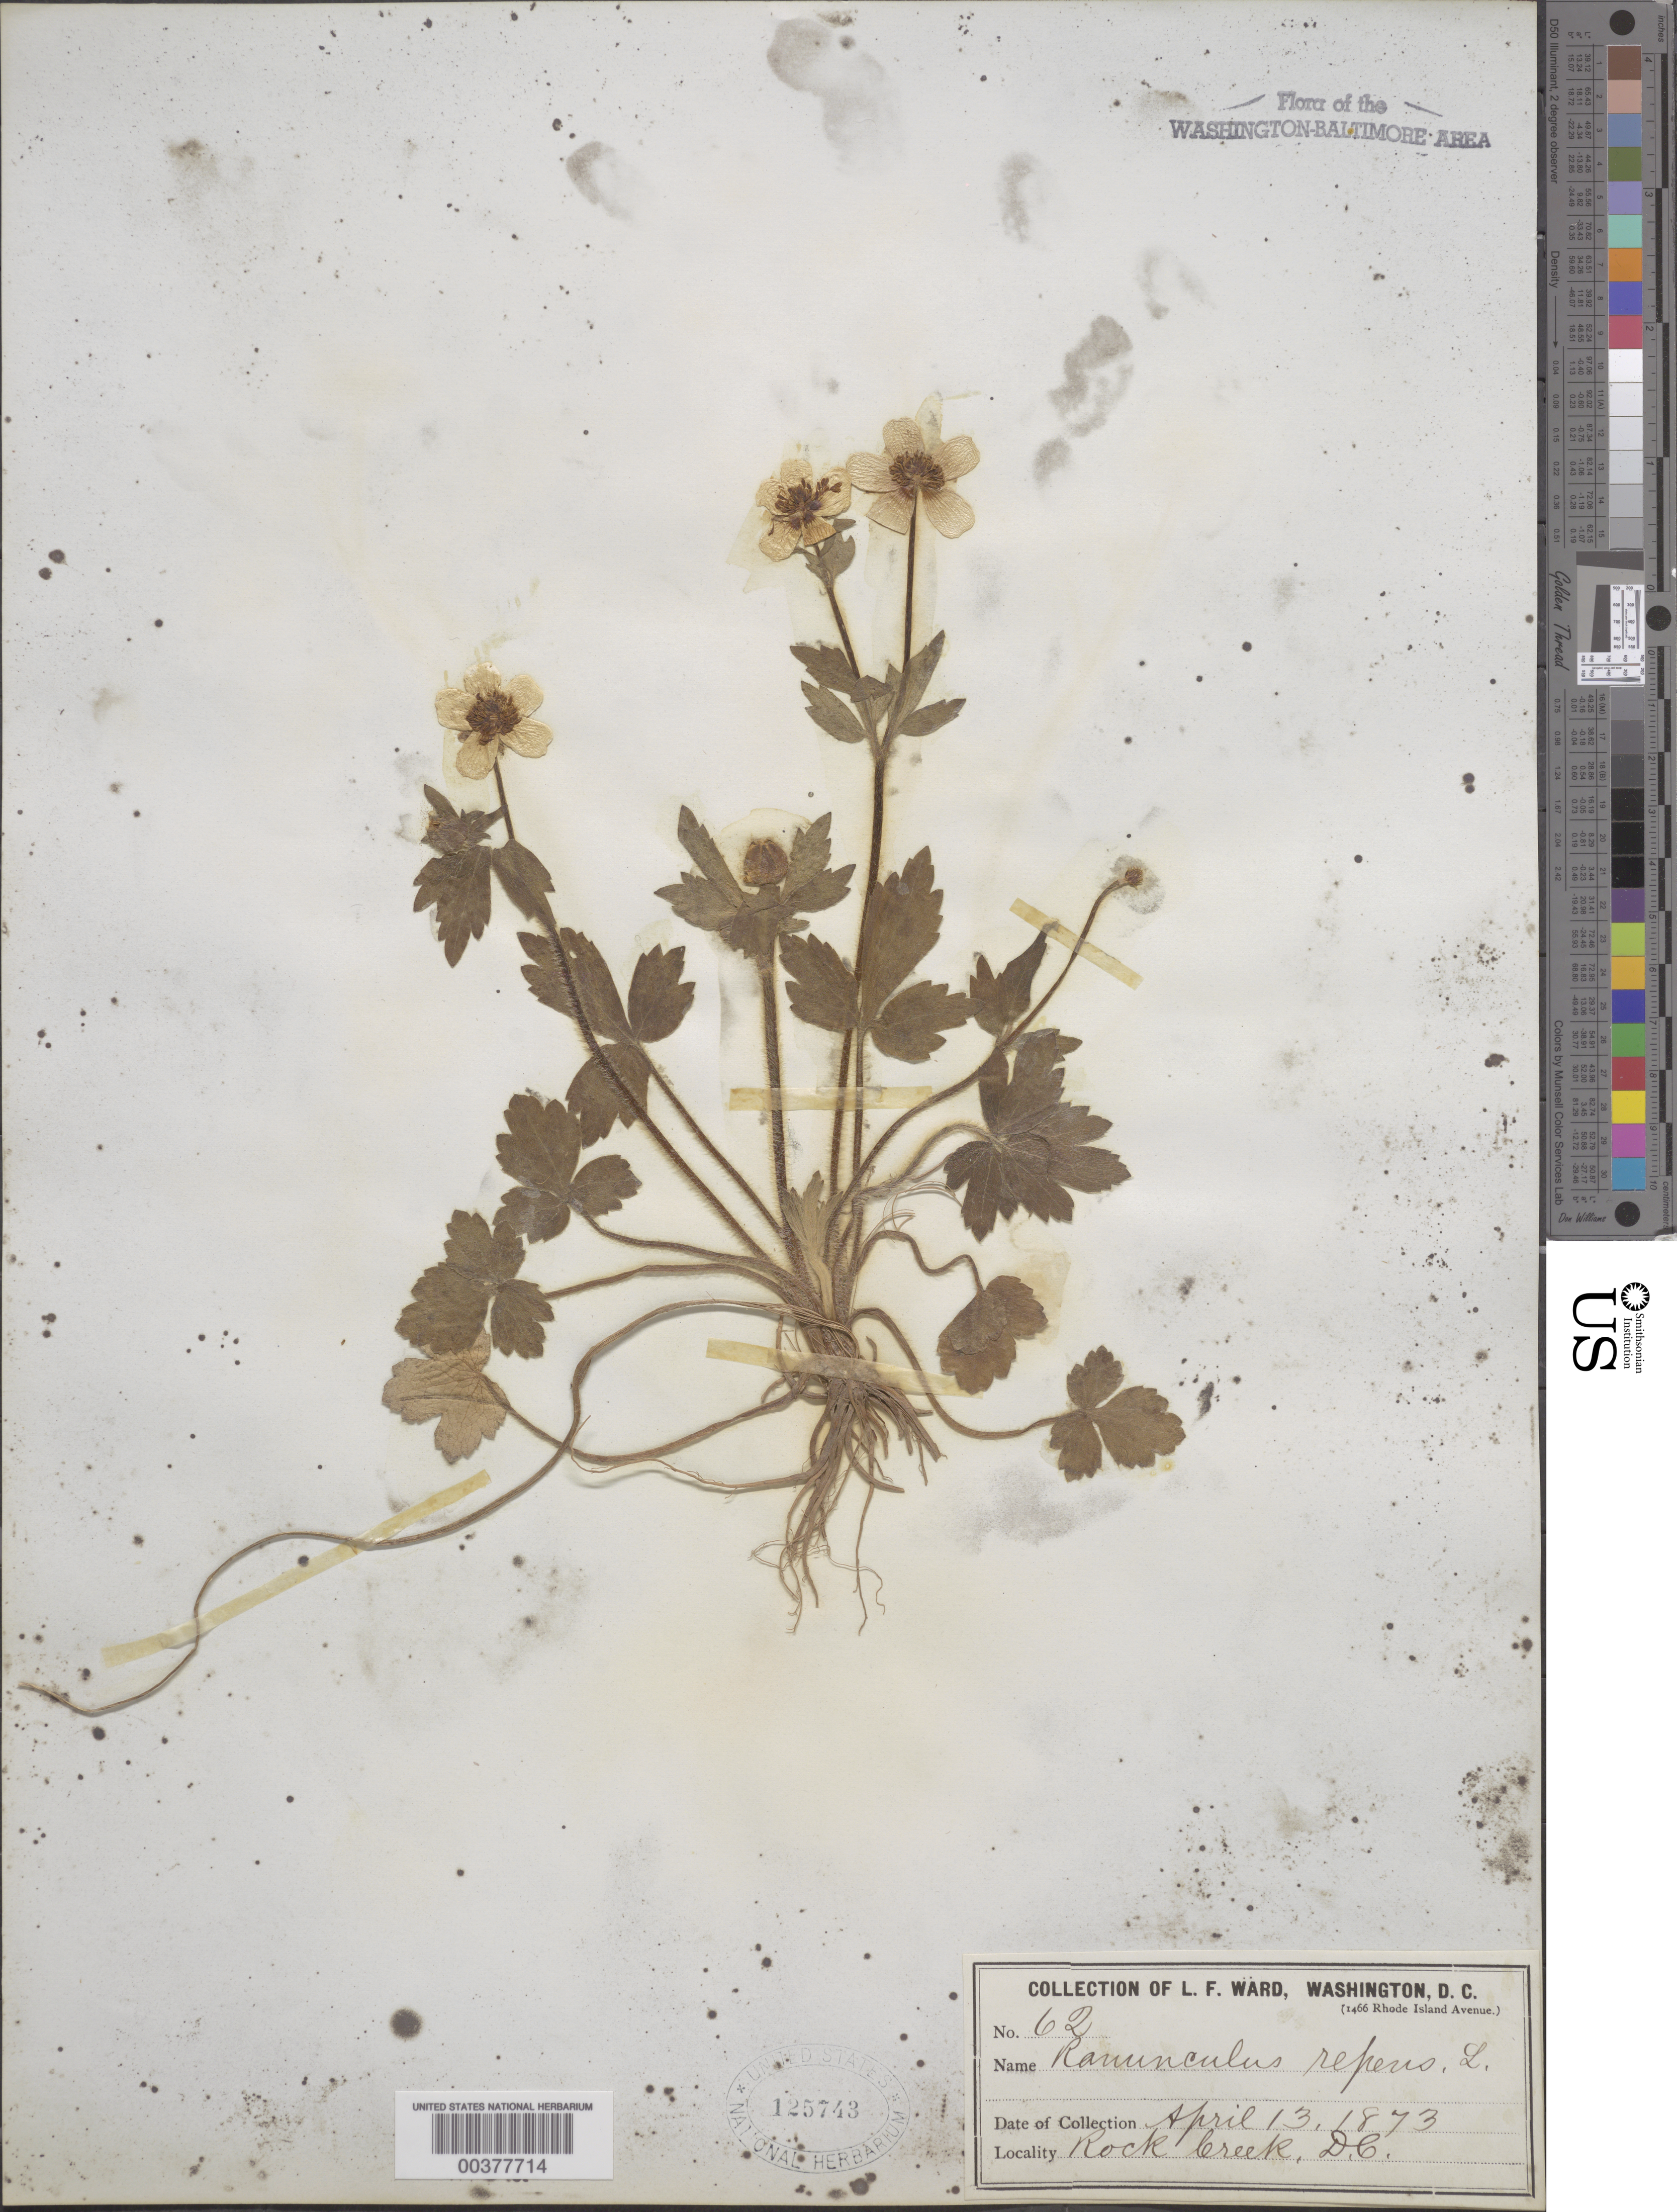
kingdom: Plantae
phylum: Tracheophyta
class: Magnoliopsida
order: Ranunculales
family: Ranunculaceae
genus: Ranunculus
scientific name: Ranunculus hispidus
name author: Michx.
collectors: L. F. Ward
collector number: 62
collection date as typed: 13 Apr 1873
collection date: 1873-04-13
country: United States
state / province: District of Columbia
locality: Rock Creek Rock Creek Park and Vicinity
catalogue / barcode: US 125743